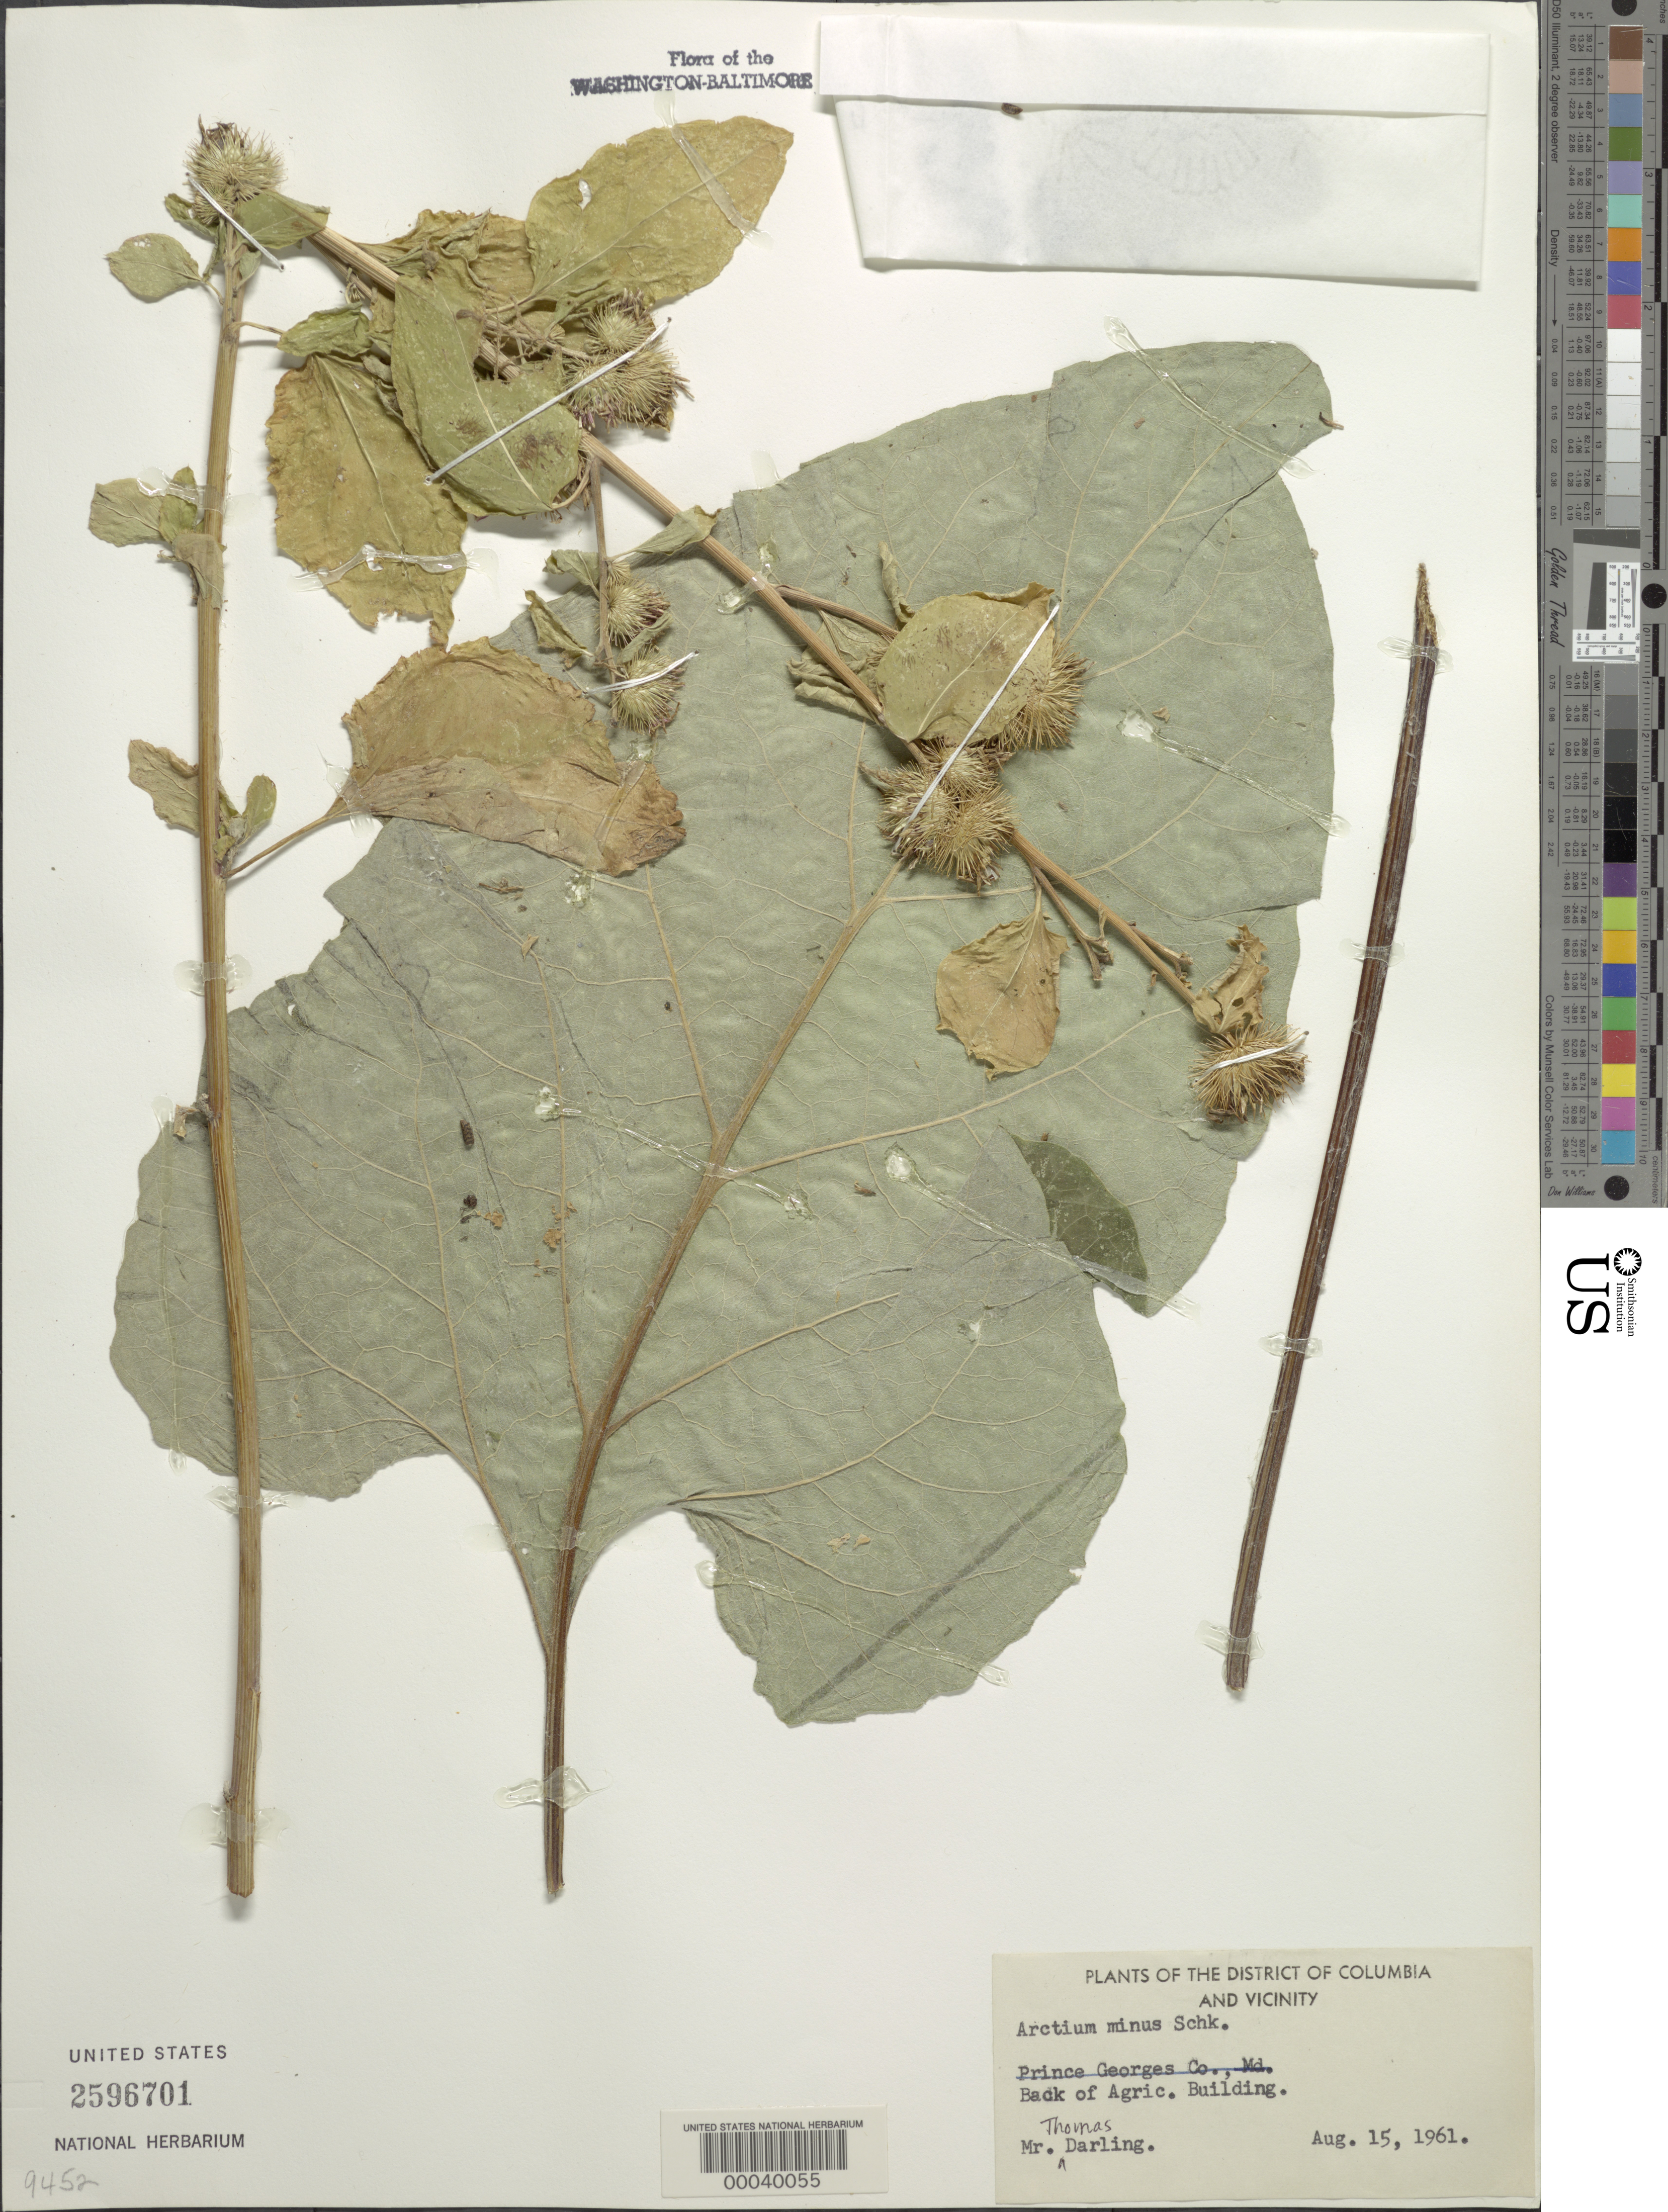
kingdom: Plantae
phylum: Tracheophyta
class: Magnoliopsida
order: Asterales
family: Asteraceae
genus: Arctium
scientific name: Arctium minus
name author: (Hill) Bernh.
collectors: T. Darling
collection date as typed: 15 Aug 1961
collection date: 1961-08-15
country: United States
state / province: District of Columbia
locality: Agriculture grounds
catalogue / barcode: US 2596701